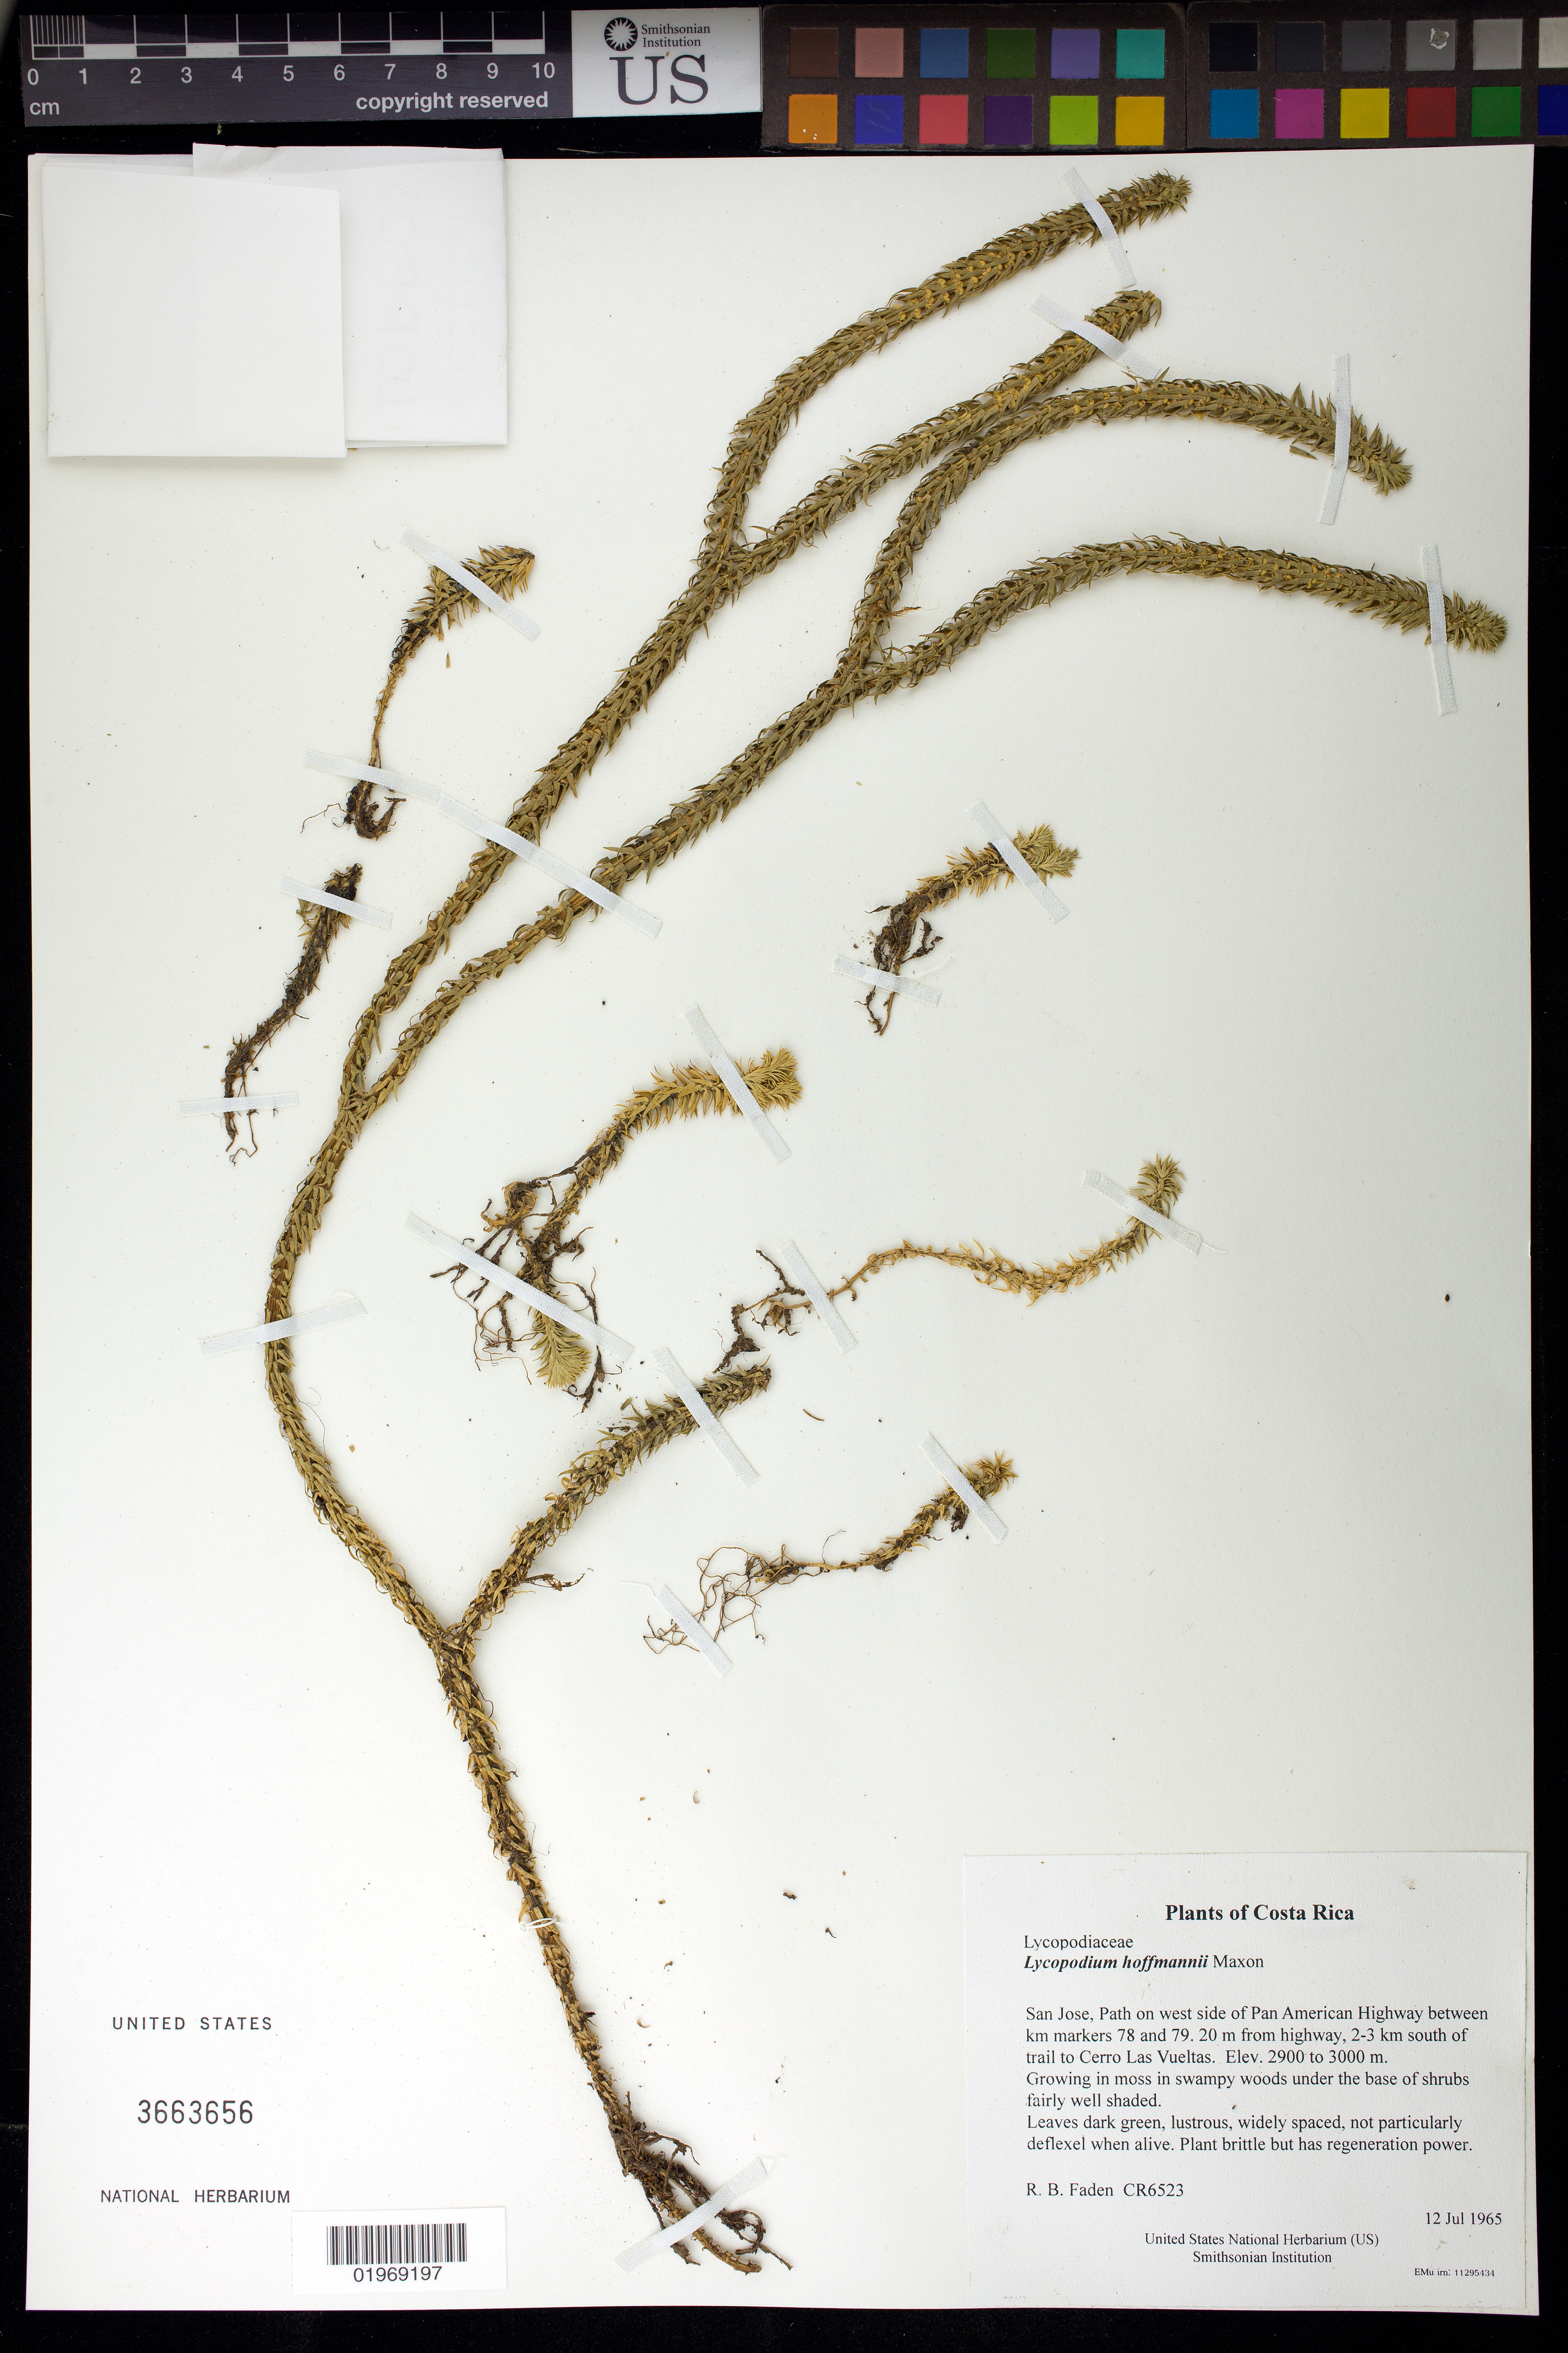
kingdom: Plantae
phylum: Tracheophyta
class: Lycopodiopsida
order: Lycopodiales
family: Lycopodiaceae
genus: Phlegmariurus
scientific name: Phlegmariurus hoffmannii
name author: (Maxon) B. Øllg.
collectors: R. B. Faden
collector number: CR6523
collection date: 1965-07-12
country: Costa Rica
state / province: San Jose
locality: Path on west side of Pan American Highway between km markers 78 and 79. 20 m from highway, 2-3 km south of trail to Cerro Las Vueltas.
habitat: Growing in moss in swampy woods under the base of shrubs fairly well shaded.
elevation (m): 2900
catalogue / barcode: US 3663656